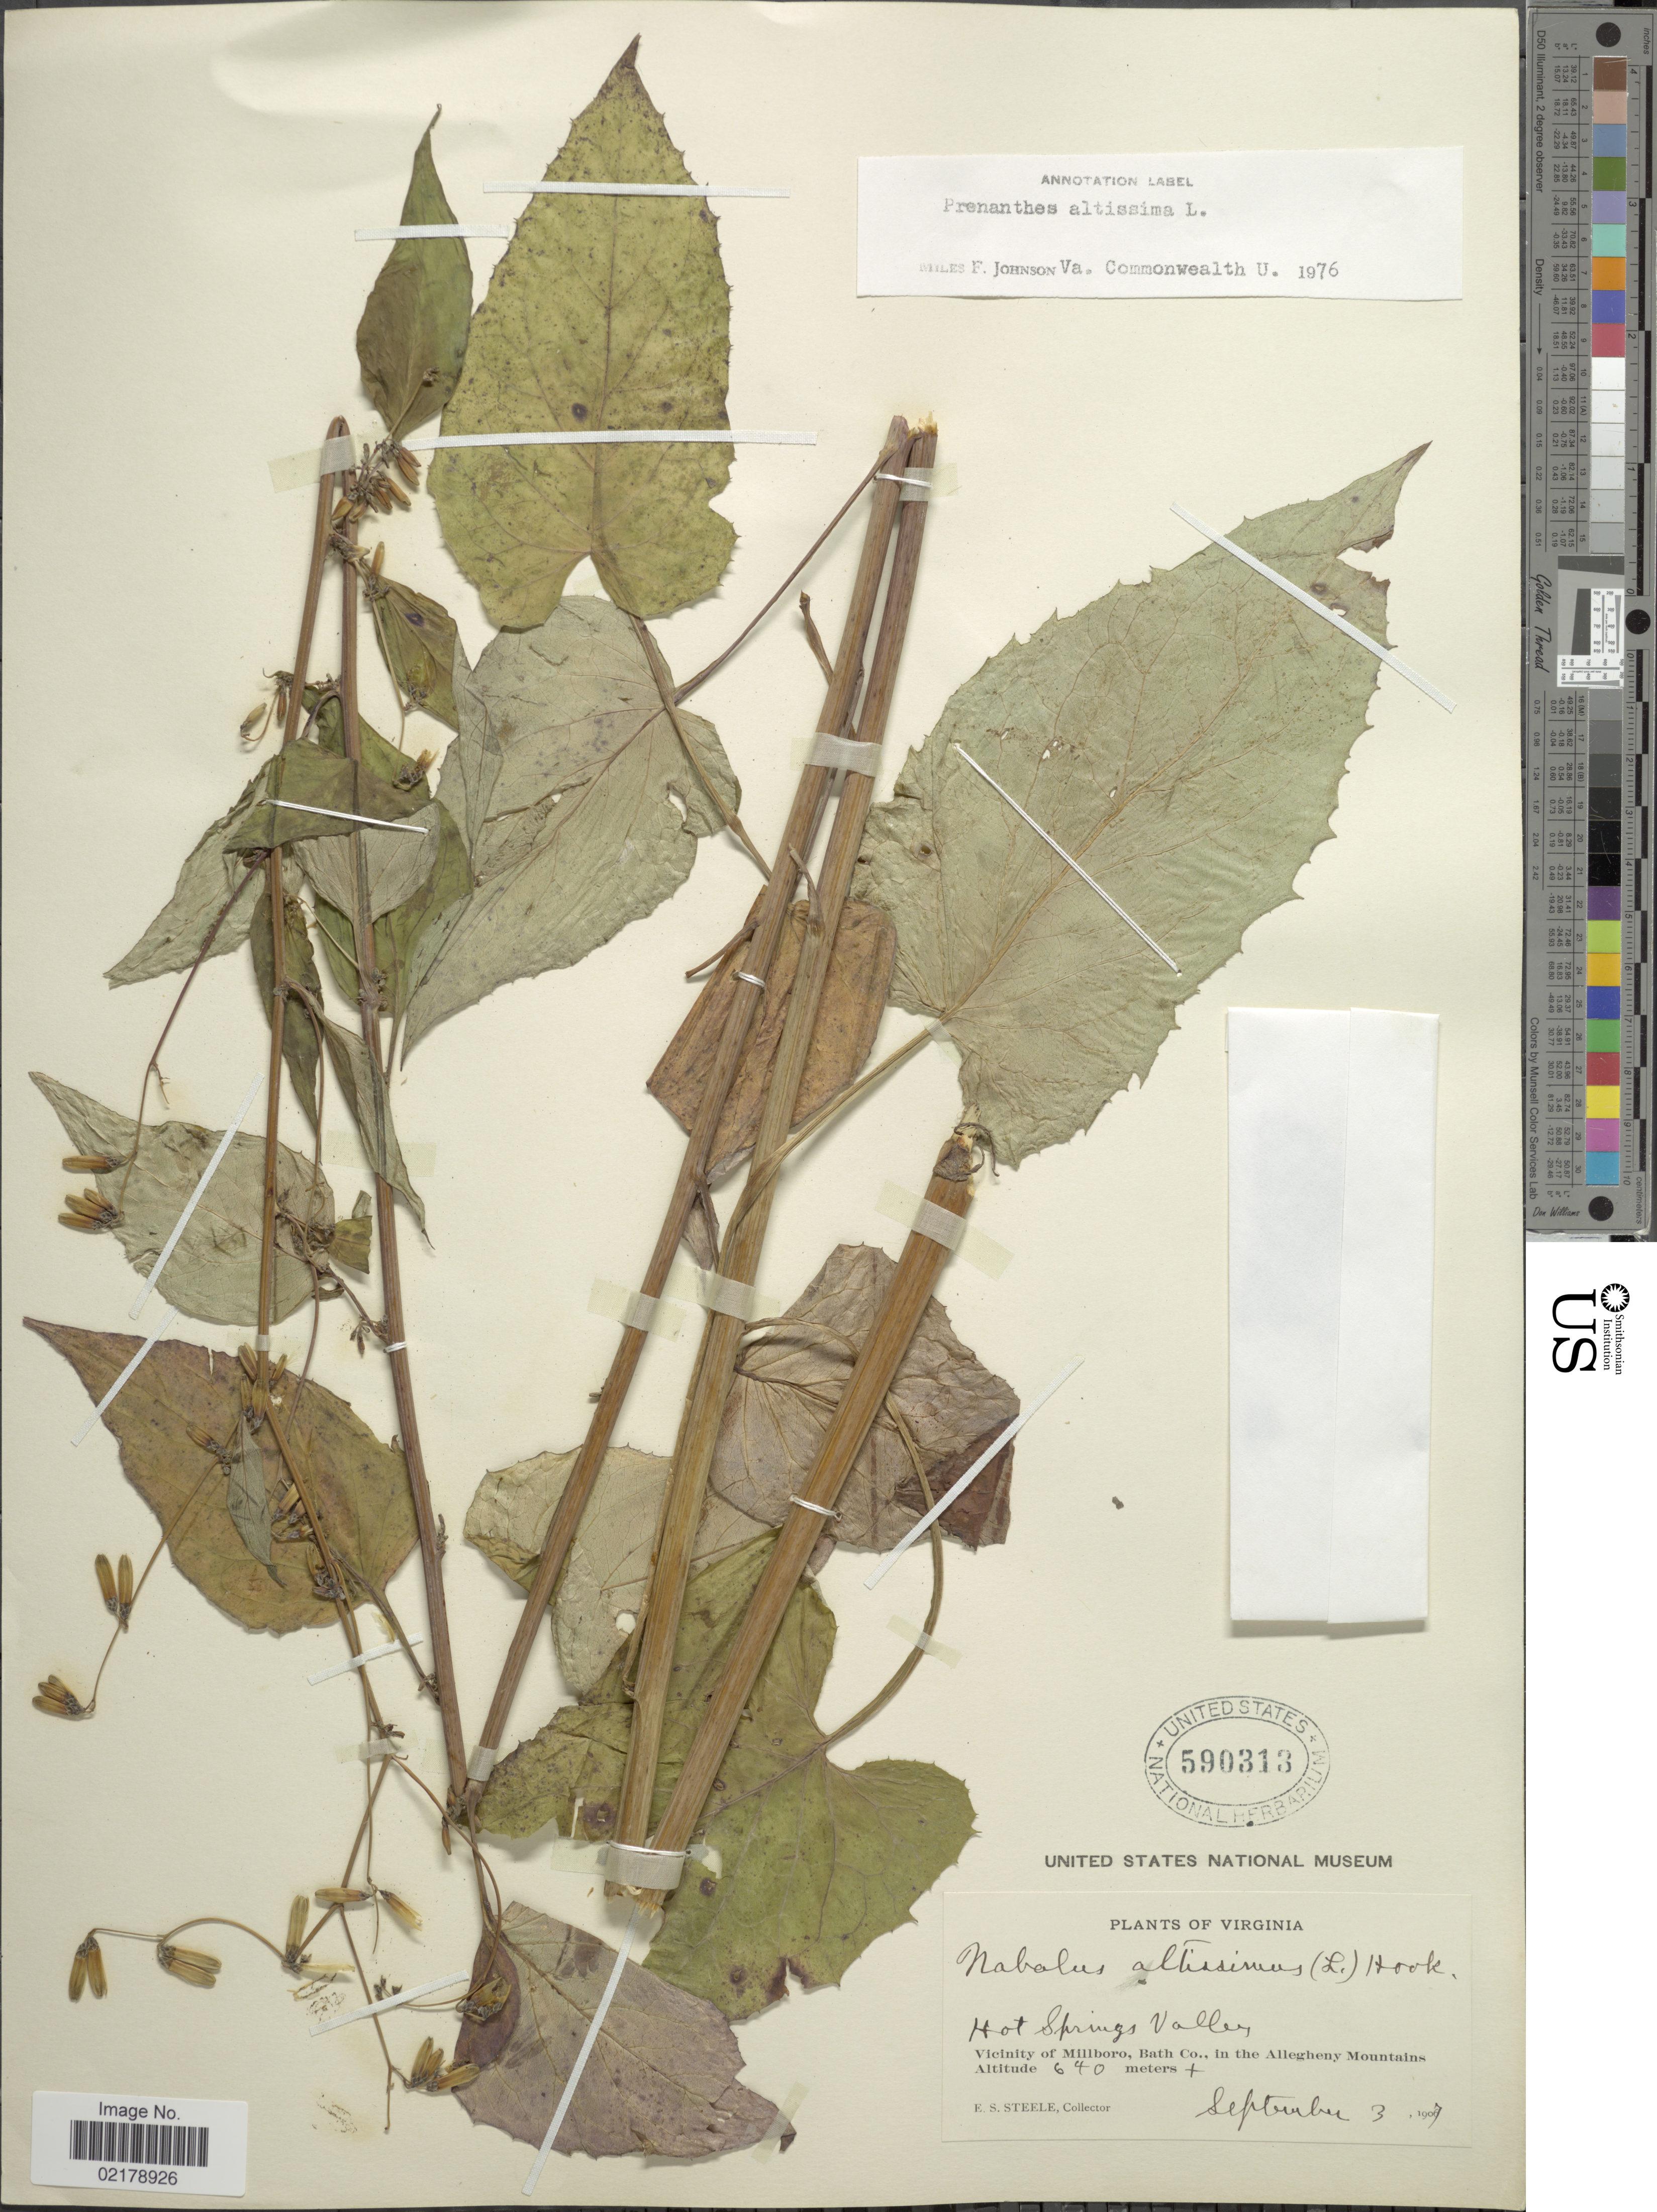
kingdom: Plantae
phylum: Tracheophyta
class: Magnoliopsida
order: Asterales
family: Asteraceae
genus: Nabalus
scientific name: Nabalus altissimus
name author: (L.) Hook.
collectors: E. Steele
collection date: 1907-09-03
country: United States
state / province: Virginia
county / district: Bath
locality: Hot Springs Valley, Vicinity of Millboro, Bath Co., in the Allegheny Mountains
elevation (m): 640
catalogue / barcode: US 590313